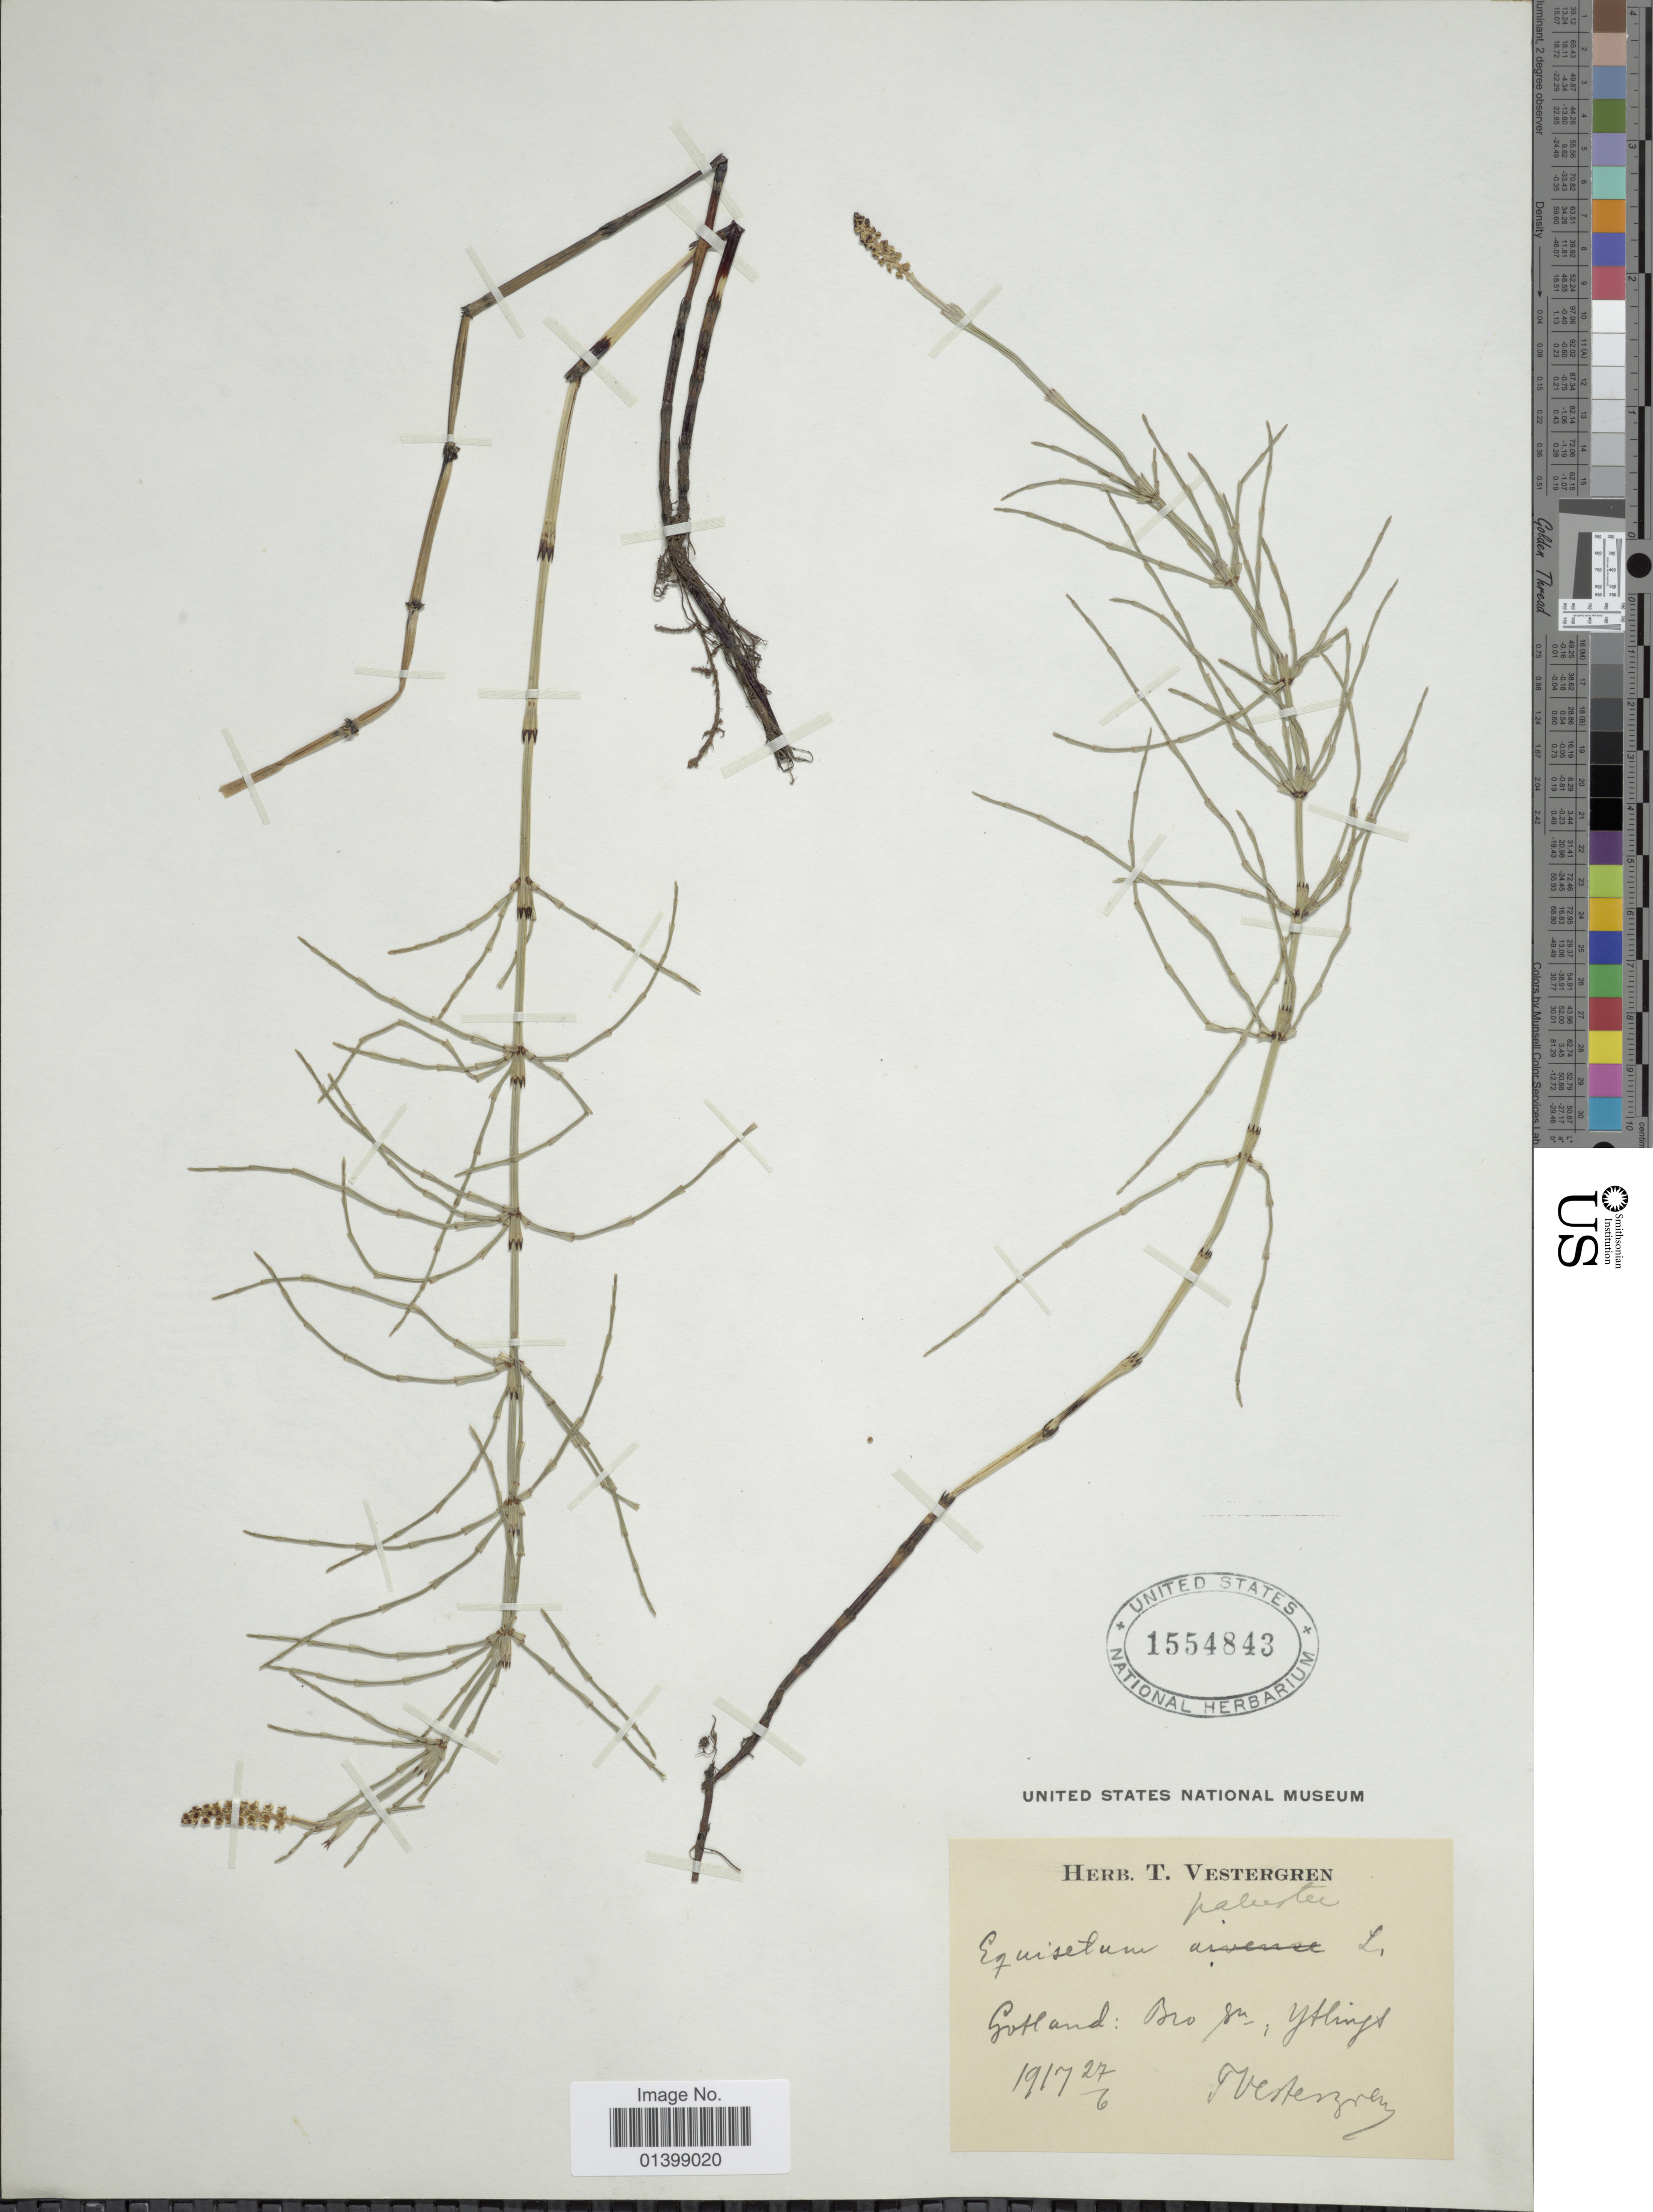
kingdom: Plantae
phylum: Tracheophyta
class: Polypodiopsida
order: Equisetales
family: Equisetaceae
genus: Equisetum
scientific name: Equisetum palustre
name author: L.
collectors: T. Vestergren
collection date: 1917-06-27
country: Sweden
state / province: Gotland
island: Gotland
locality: Bro sn, Ytlings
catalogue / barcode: US 1554843